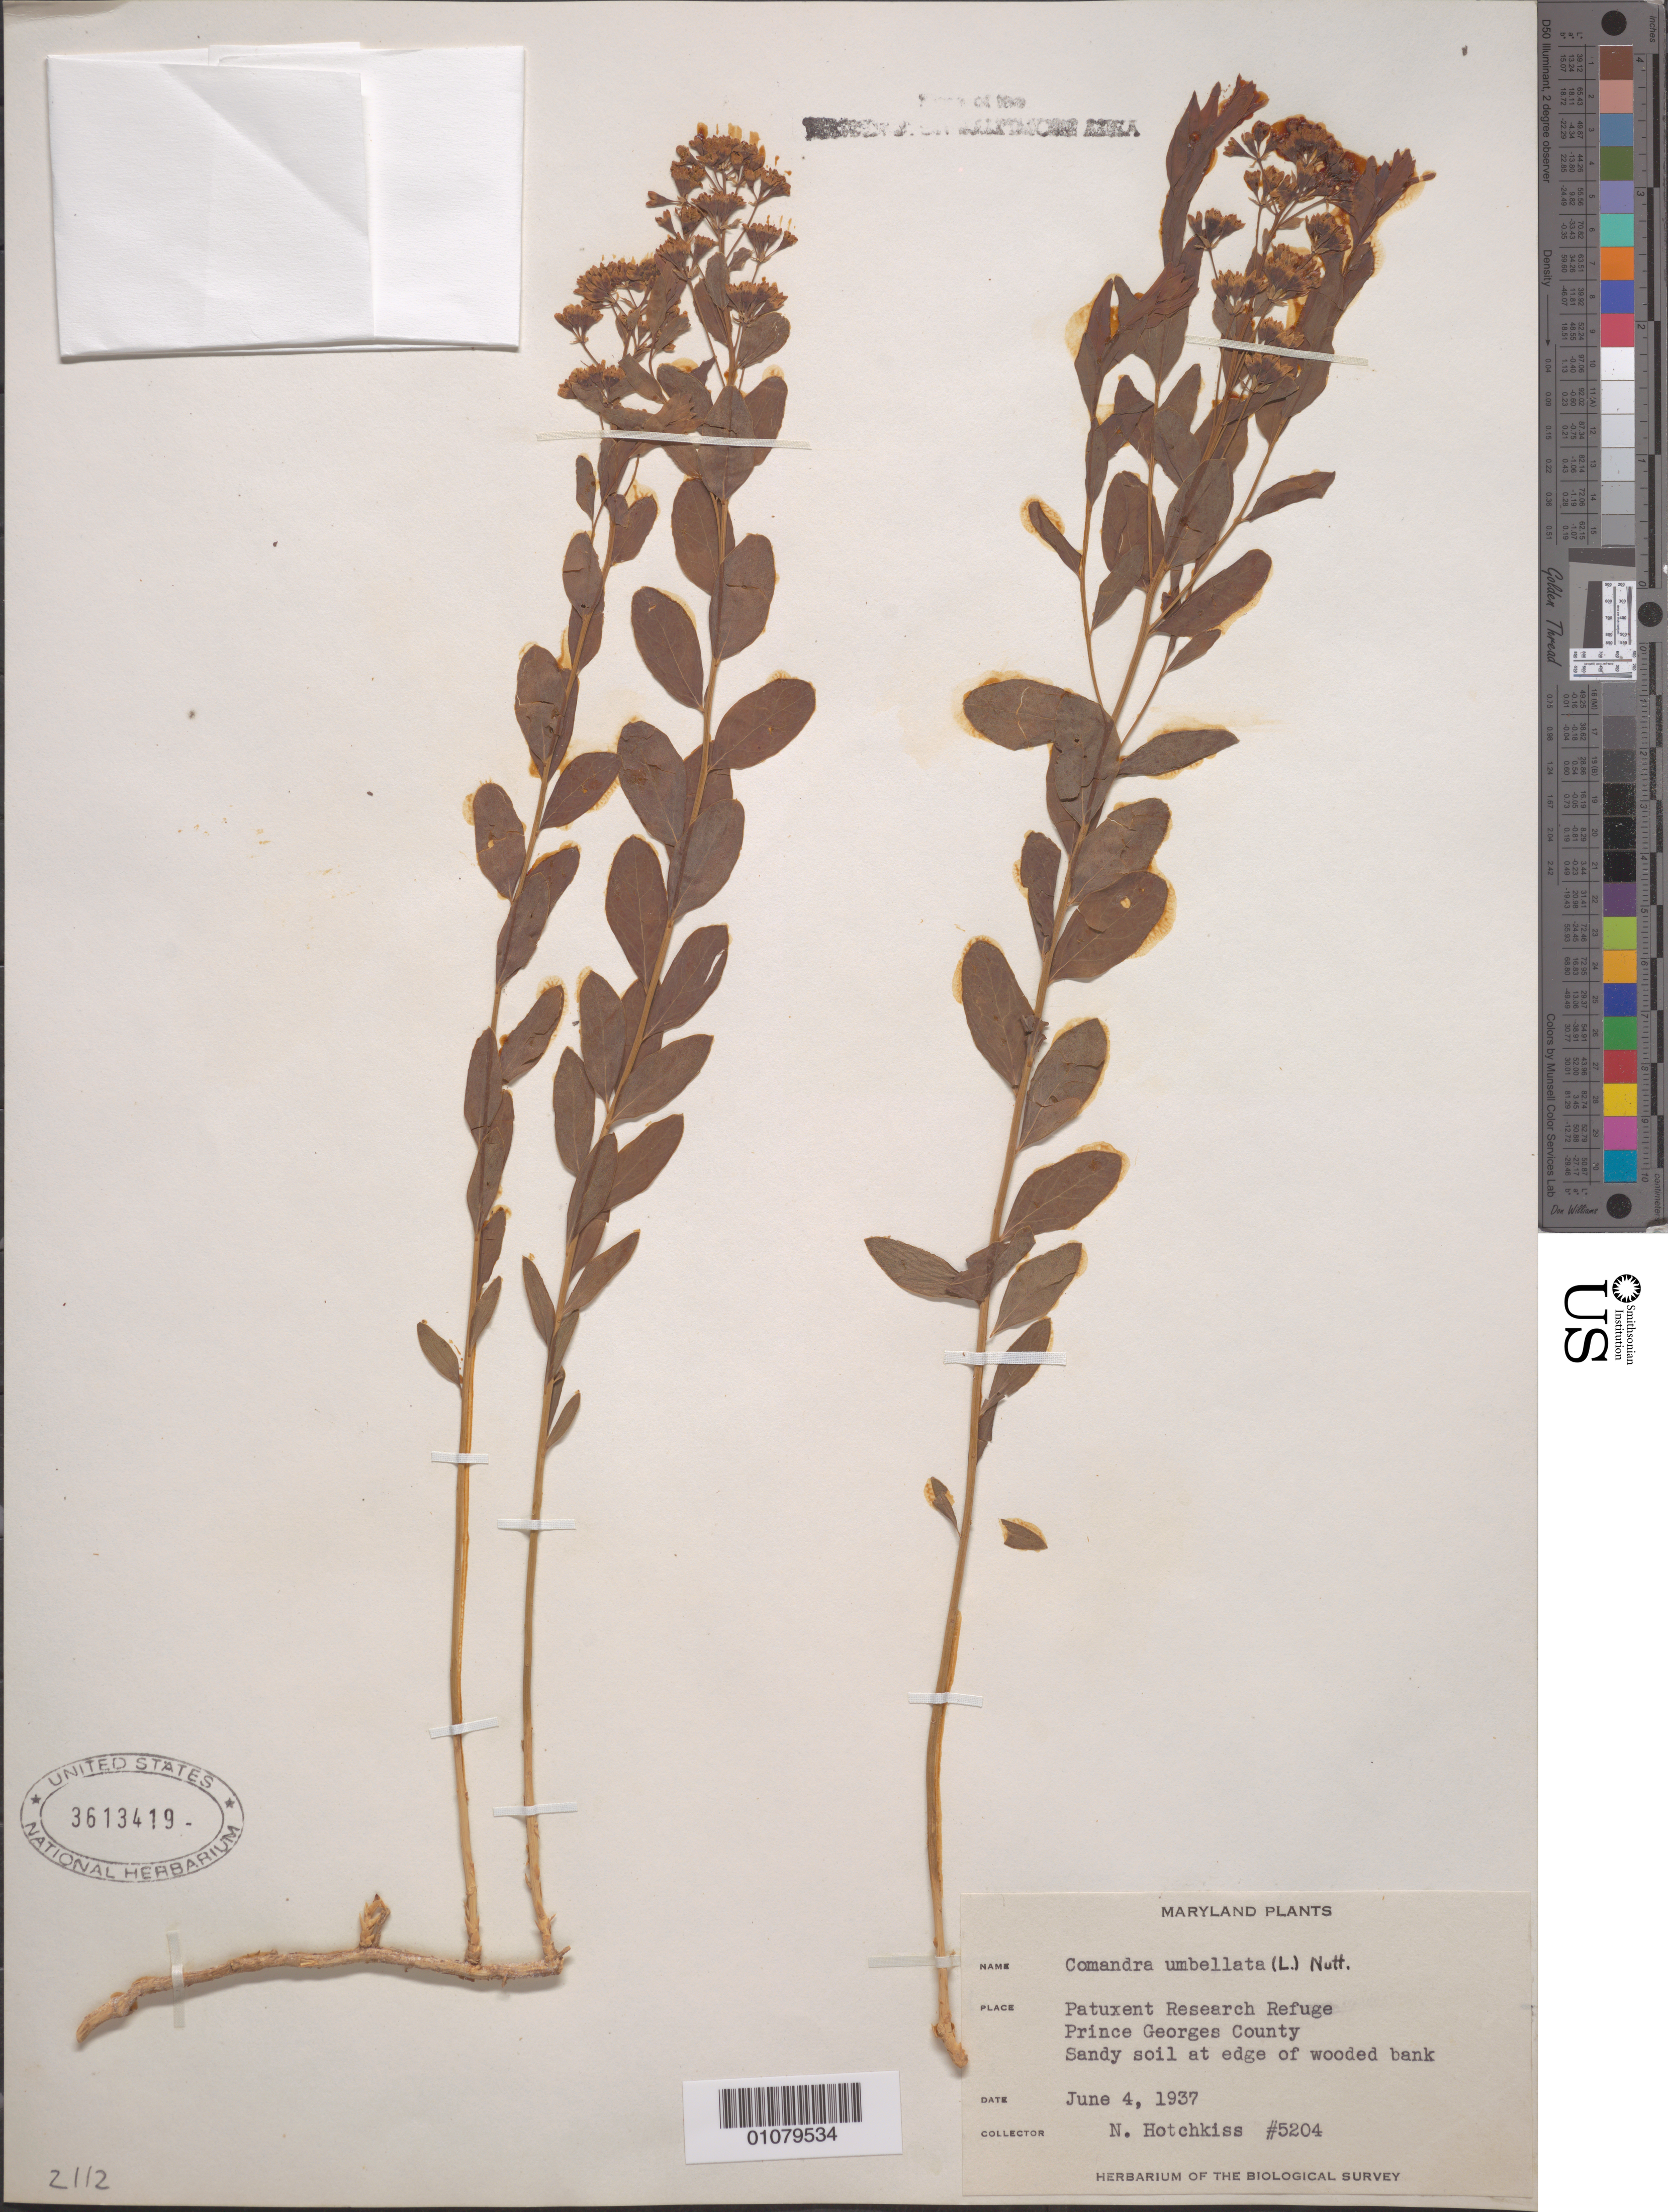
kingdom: Plantae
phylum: Tracheophyta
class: Magnoliopsida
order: Santalales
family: Comandraceae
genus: Comandra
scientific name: Comandra umbellata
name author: (L.) Nutt.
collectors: N. Hotchkiss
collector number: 5204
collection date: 1937-06-04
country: United States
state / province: Maryland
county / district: Prince George's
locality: Patuxent Wildlife Refuge.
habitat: Sandy soil at edge of wooded bank.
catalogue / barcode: US 3613419